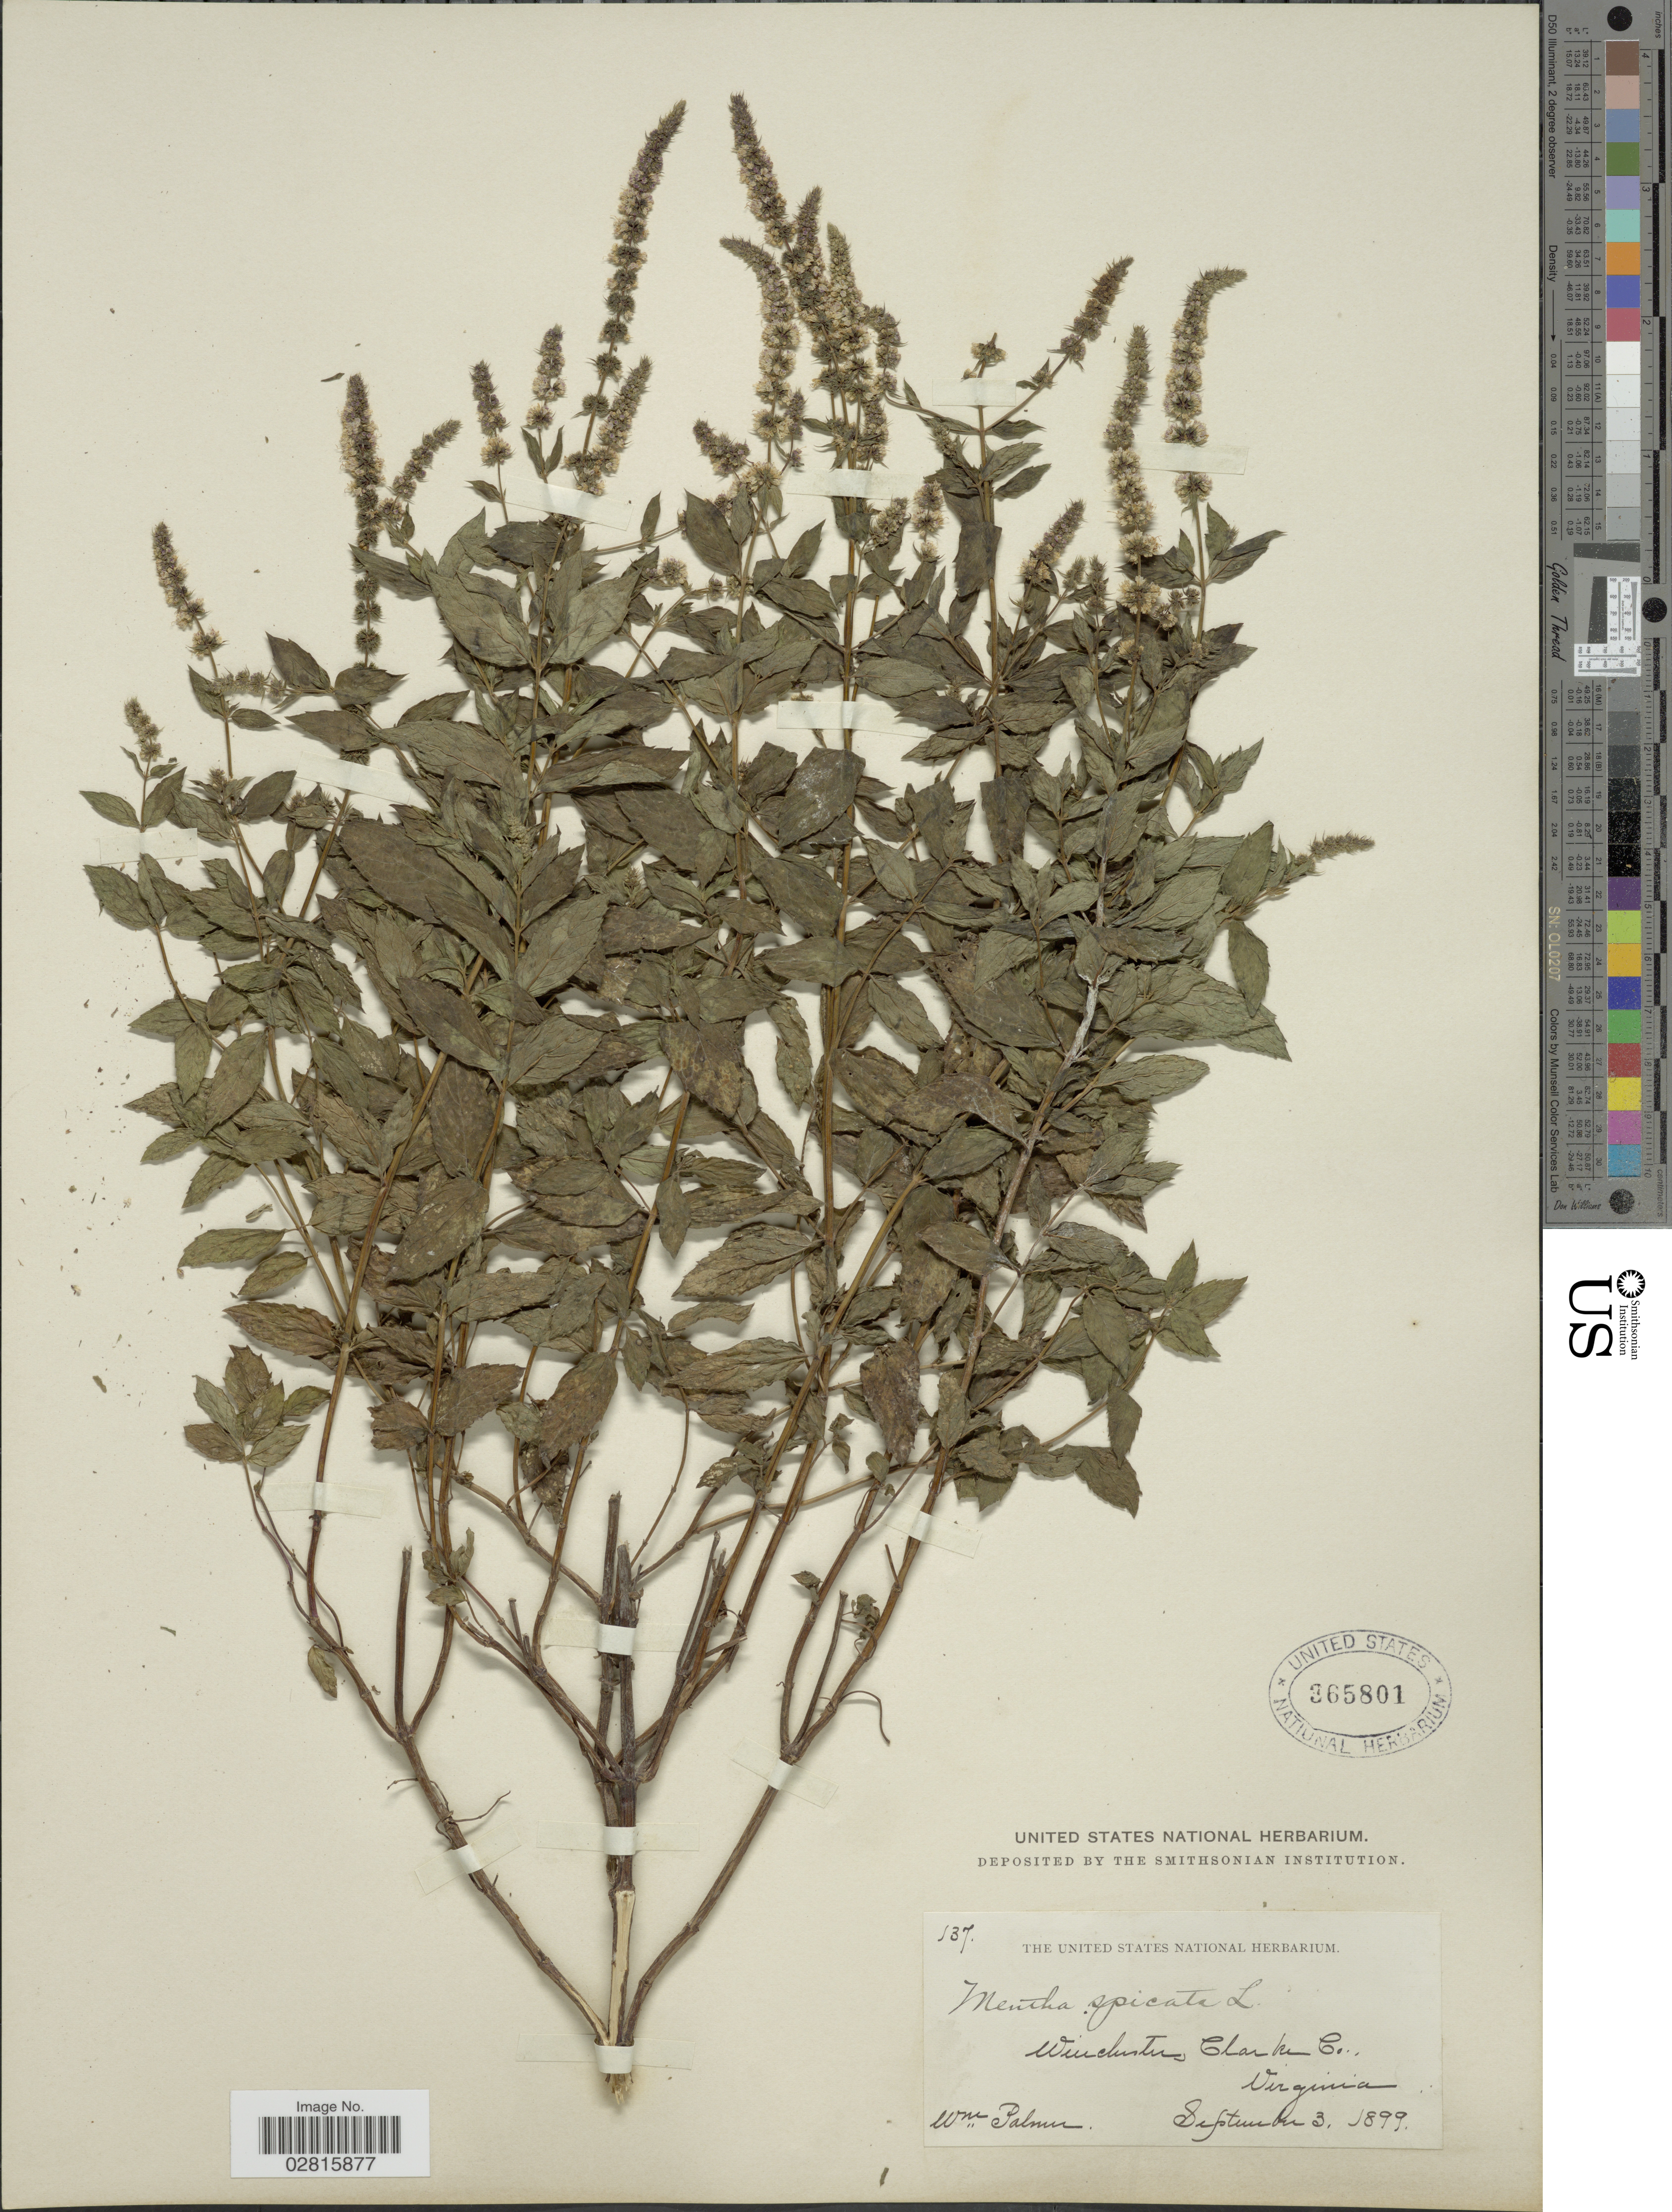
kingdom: Plantae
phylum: Tracheophyta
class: Magnoliopsida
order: Lamiales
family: Lamiaceae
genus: Mentha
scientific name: Mentha spicata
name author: L.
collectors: W. Palmer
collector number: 137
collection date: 1899-09-03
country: United States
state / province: Virginia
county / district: Clarke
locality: Winchester, Clarke Co.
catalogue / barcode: US 365801